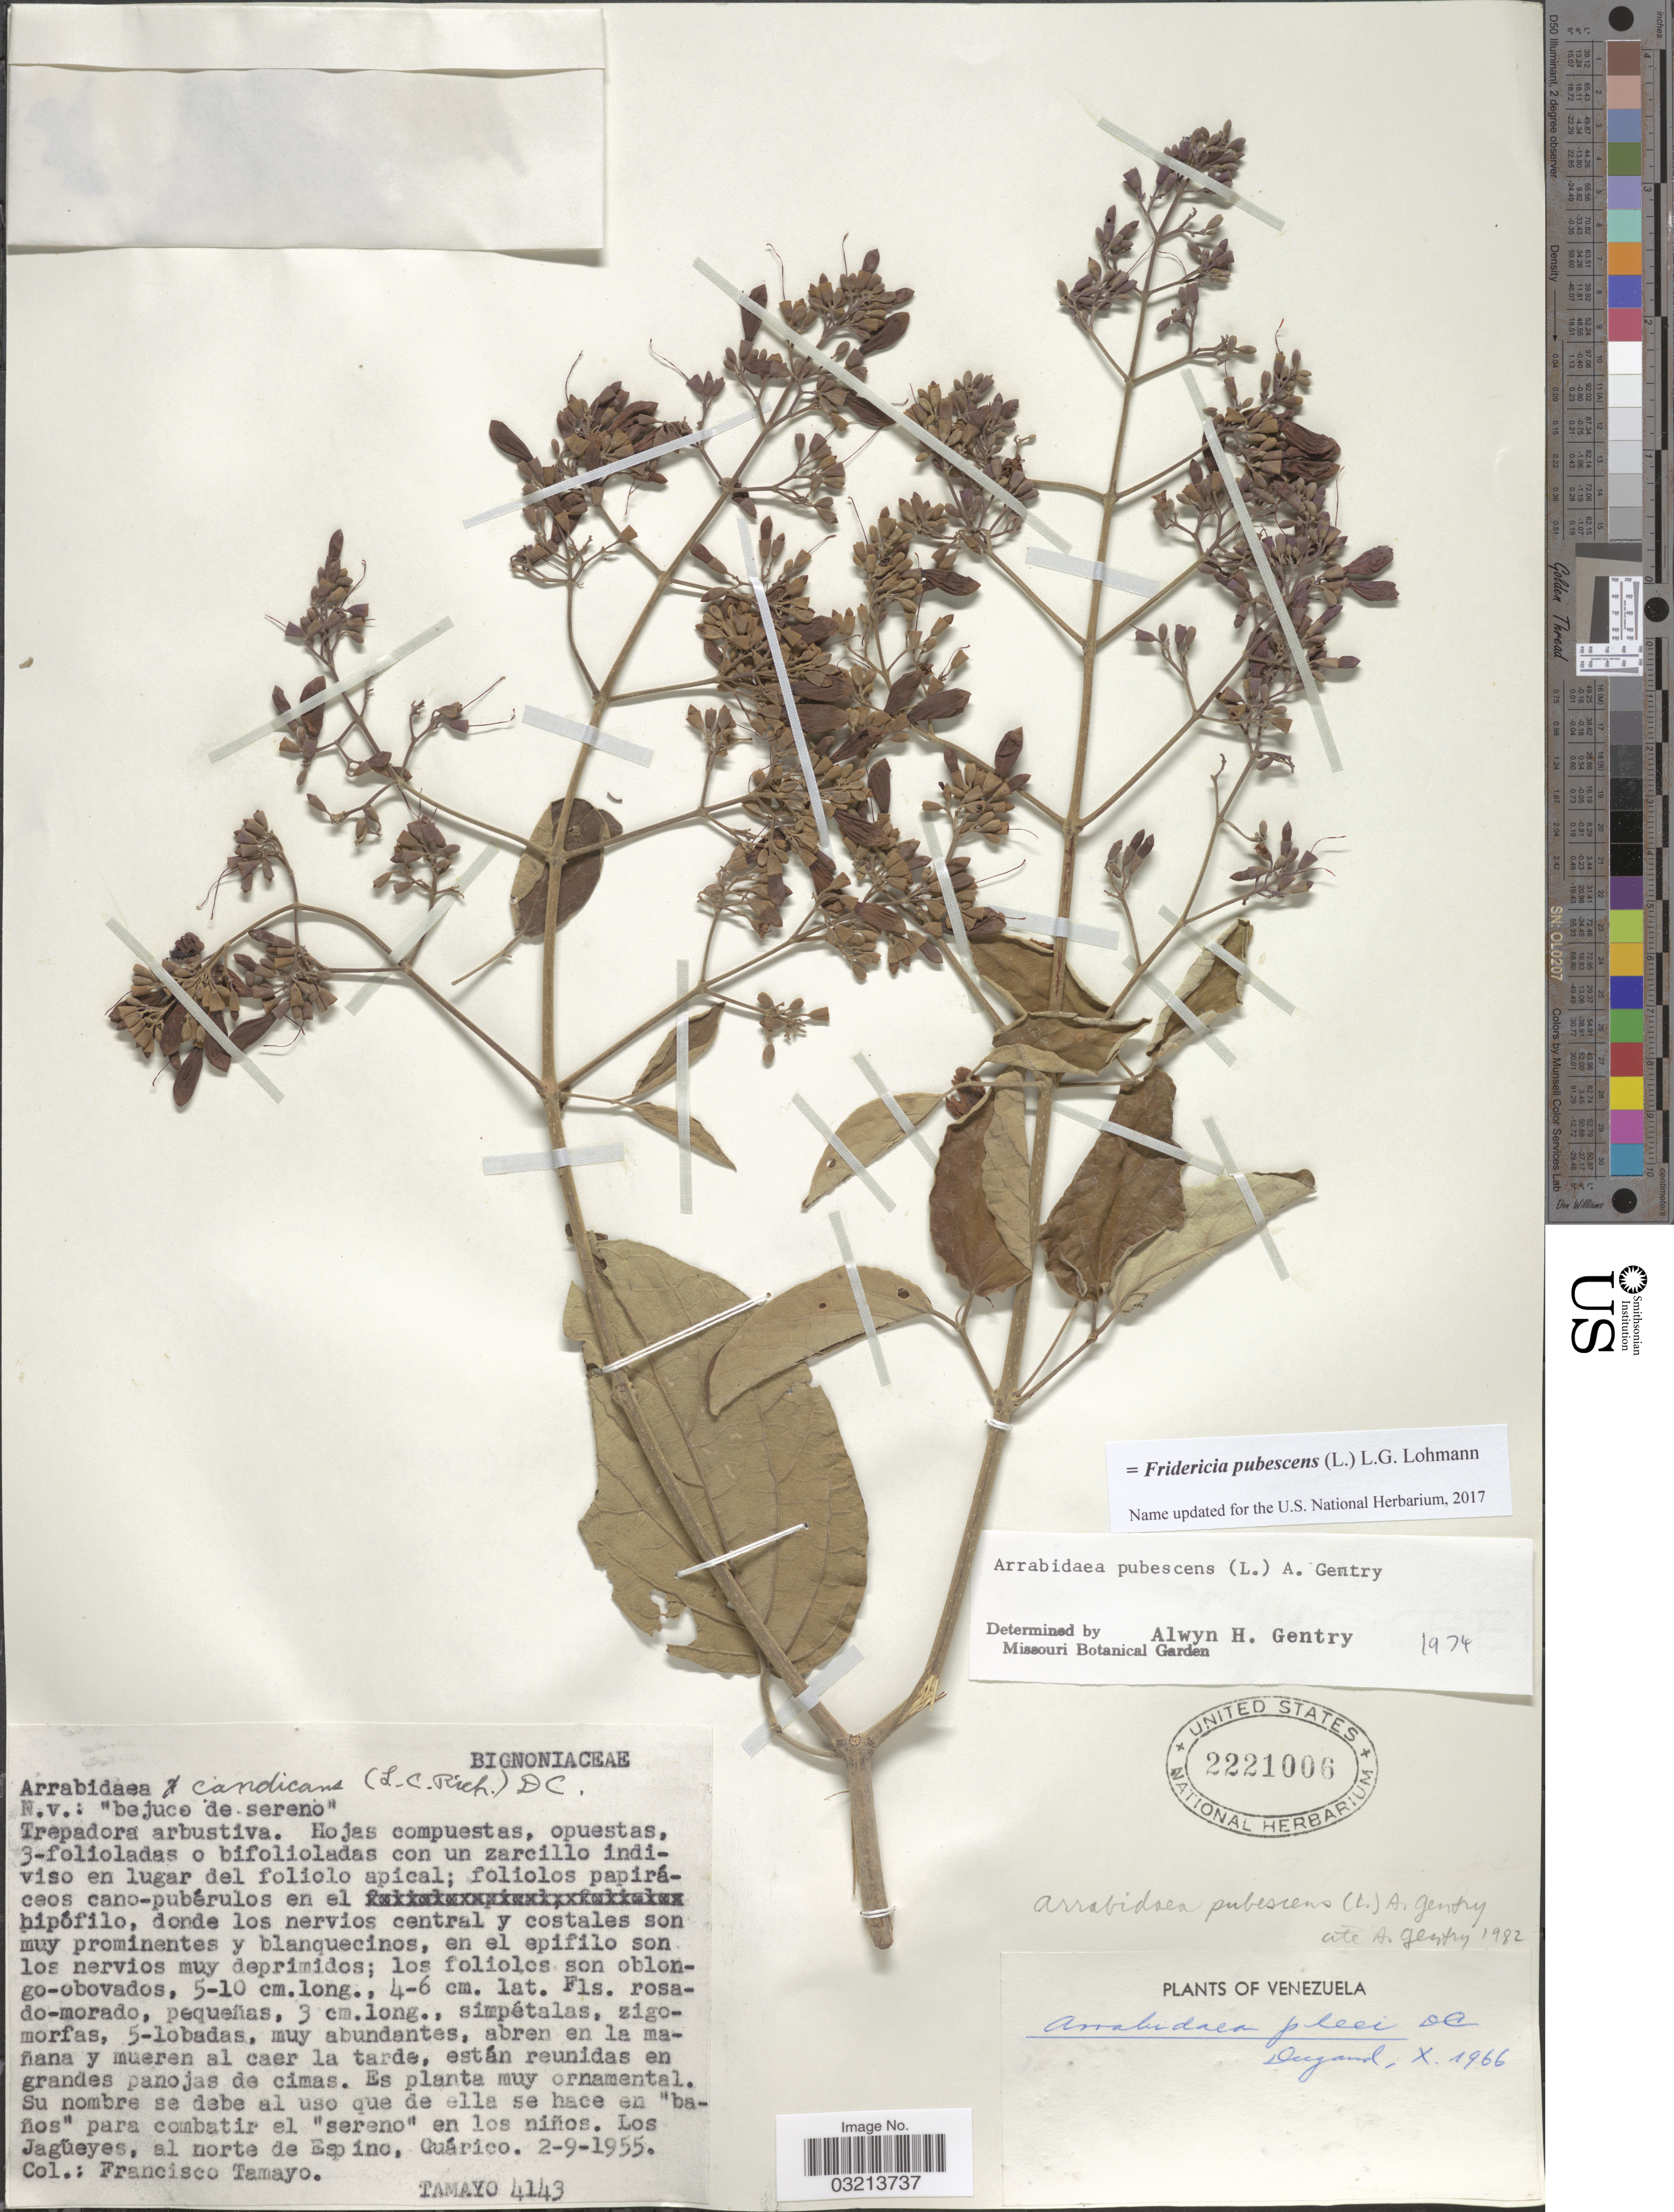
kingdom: Plantae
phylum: Tracheophyta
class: Magnoliopsida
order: Lamiales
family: Bignoniaceae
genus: Fridericia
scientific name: Fridericia pubescens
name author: (L.) L.G. Lohmann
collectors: F. Tamayo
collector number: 4143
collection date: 1955-09-02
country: Venezuela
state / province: Guárico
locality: Los Jagũeyes, al norte de Espino.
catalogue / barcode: US 2221006